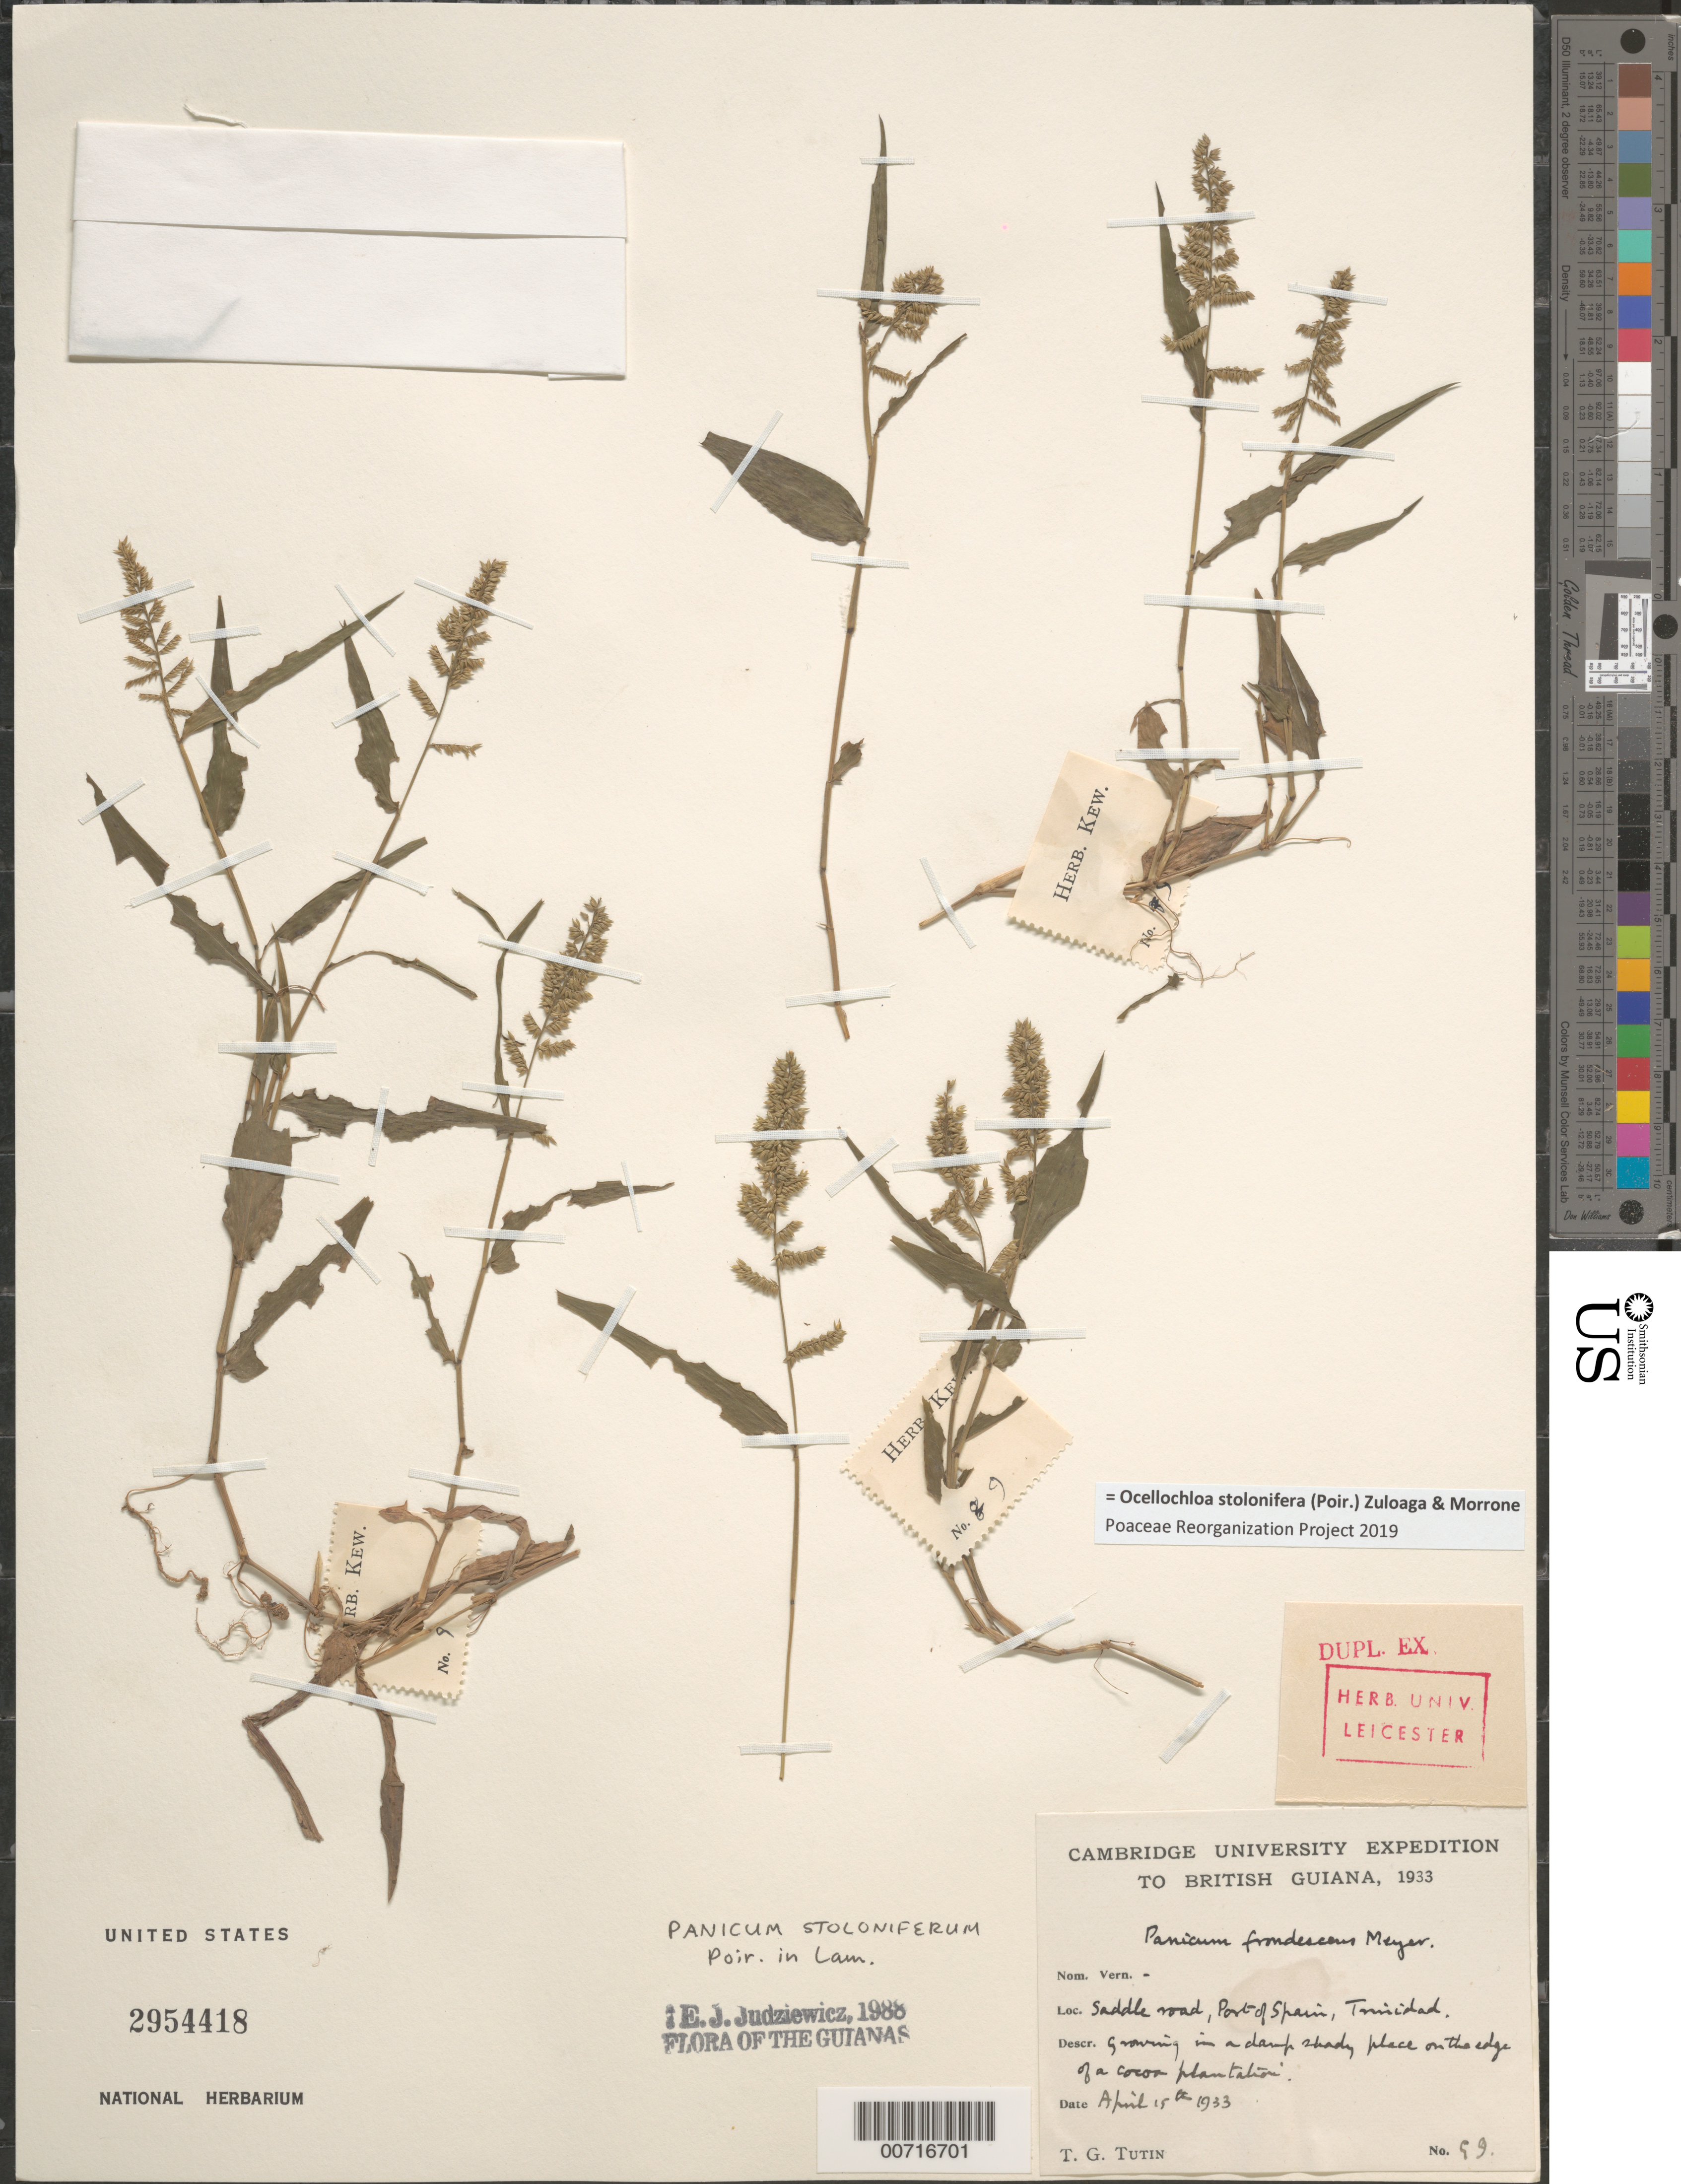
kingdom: Plantae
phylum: Tracheophyta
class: Liliopsida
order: Poales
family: Poaceae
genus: Ocellochloa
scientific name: Ocellochloa stolonifera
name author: (Poir.) Zuloaga & Morrone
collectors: T. G. Tutin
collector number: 89*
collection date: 1933-04-15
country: Trinidad and Tobago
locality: Cambridge University Expedition To British Guiana, 1933. Saddle road, Port of Spain, Trinidad.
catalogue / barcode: US 2954418